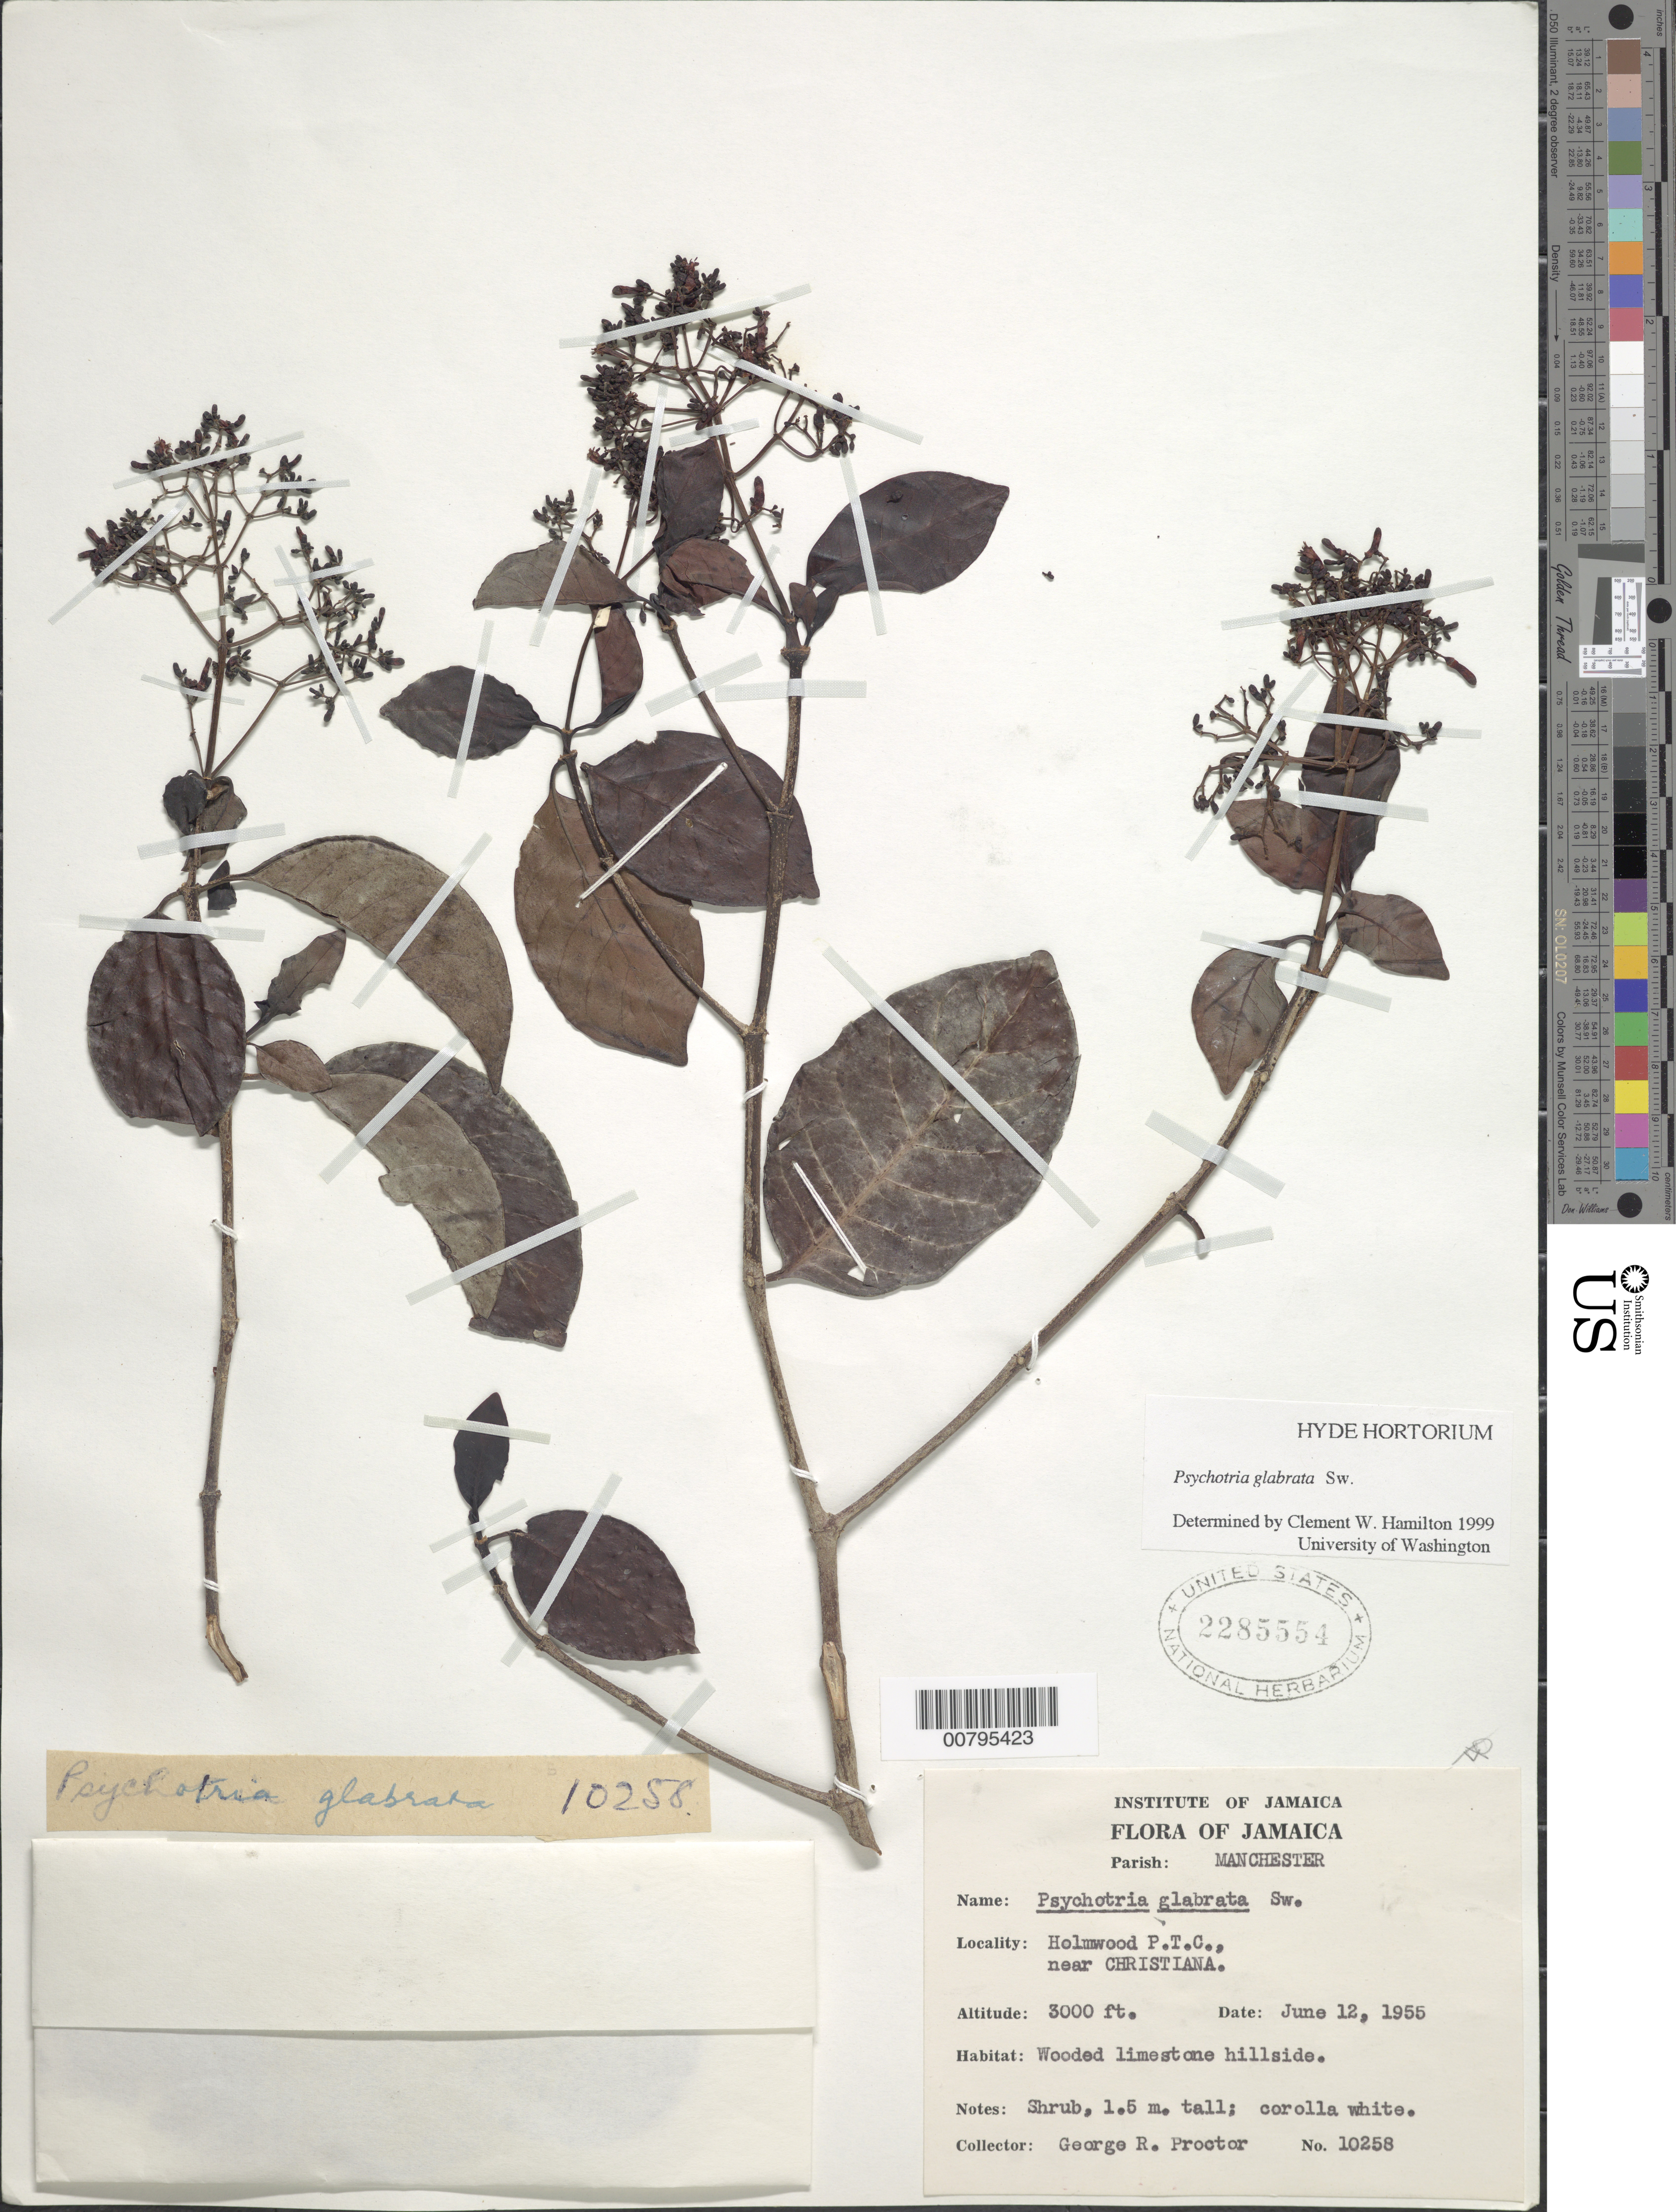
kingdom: Plantae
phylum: Tracheophyta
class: Magnoliopsida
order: Gentianales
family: Rubiaceae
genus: Psychotria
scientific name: Psychotria glabrata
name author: Sw.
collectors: G. R. Proctor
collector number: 10258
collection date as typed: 12 Jun 1955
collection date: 1955-06-12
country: Jamaica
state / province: Manchester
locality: Holmwood P.T.C., near Christiana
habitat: Wooded limestone hills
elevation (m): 914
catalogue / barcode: US 2285554